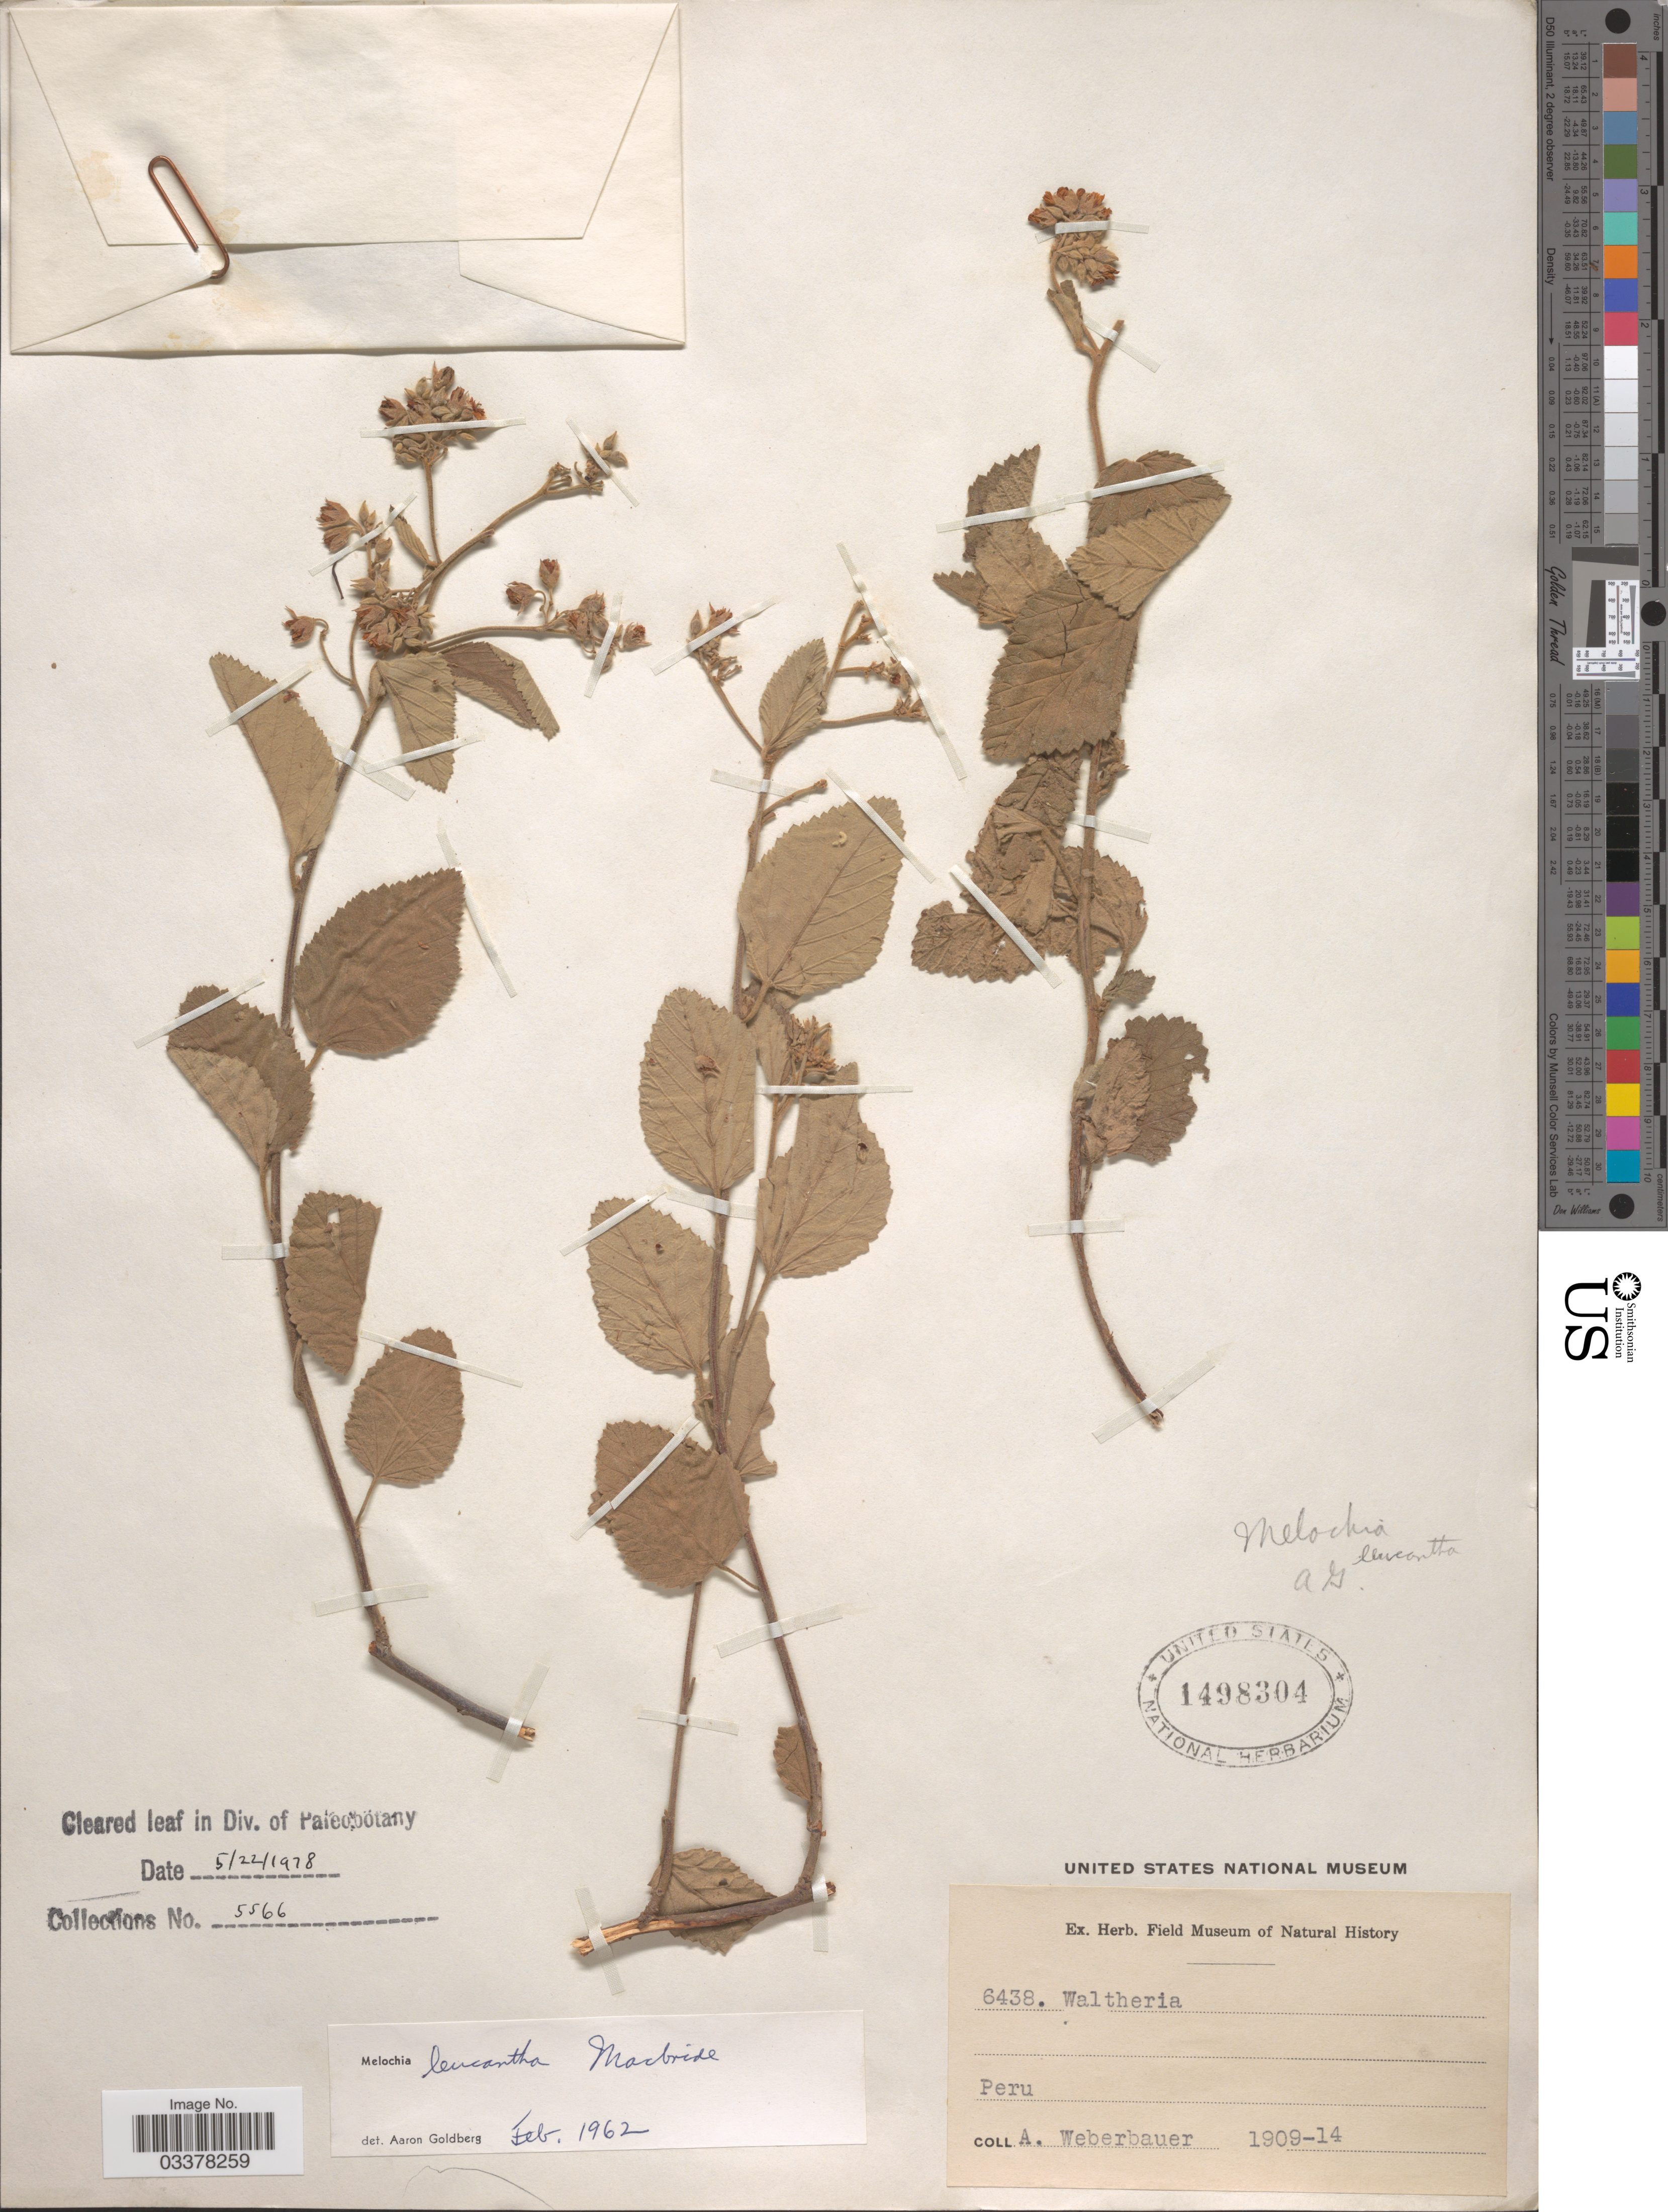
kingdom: Plantae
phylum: Tracheophyta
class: Magnoliopsida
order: Malvales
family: Malvaceae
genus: Melochia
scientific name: Melochia leucantha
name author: J.F. Macbr.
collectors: A. Weberbauer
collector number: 63438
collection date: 1909/1914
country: Peru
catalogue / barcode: US 1498304